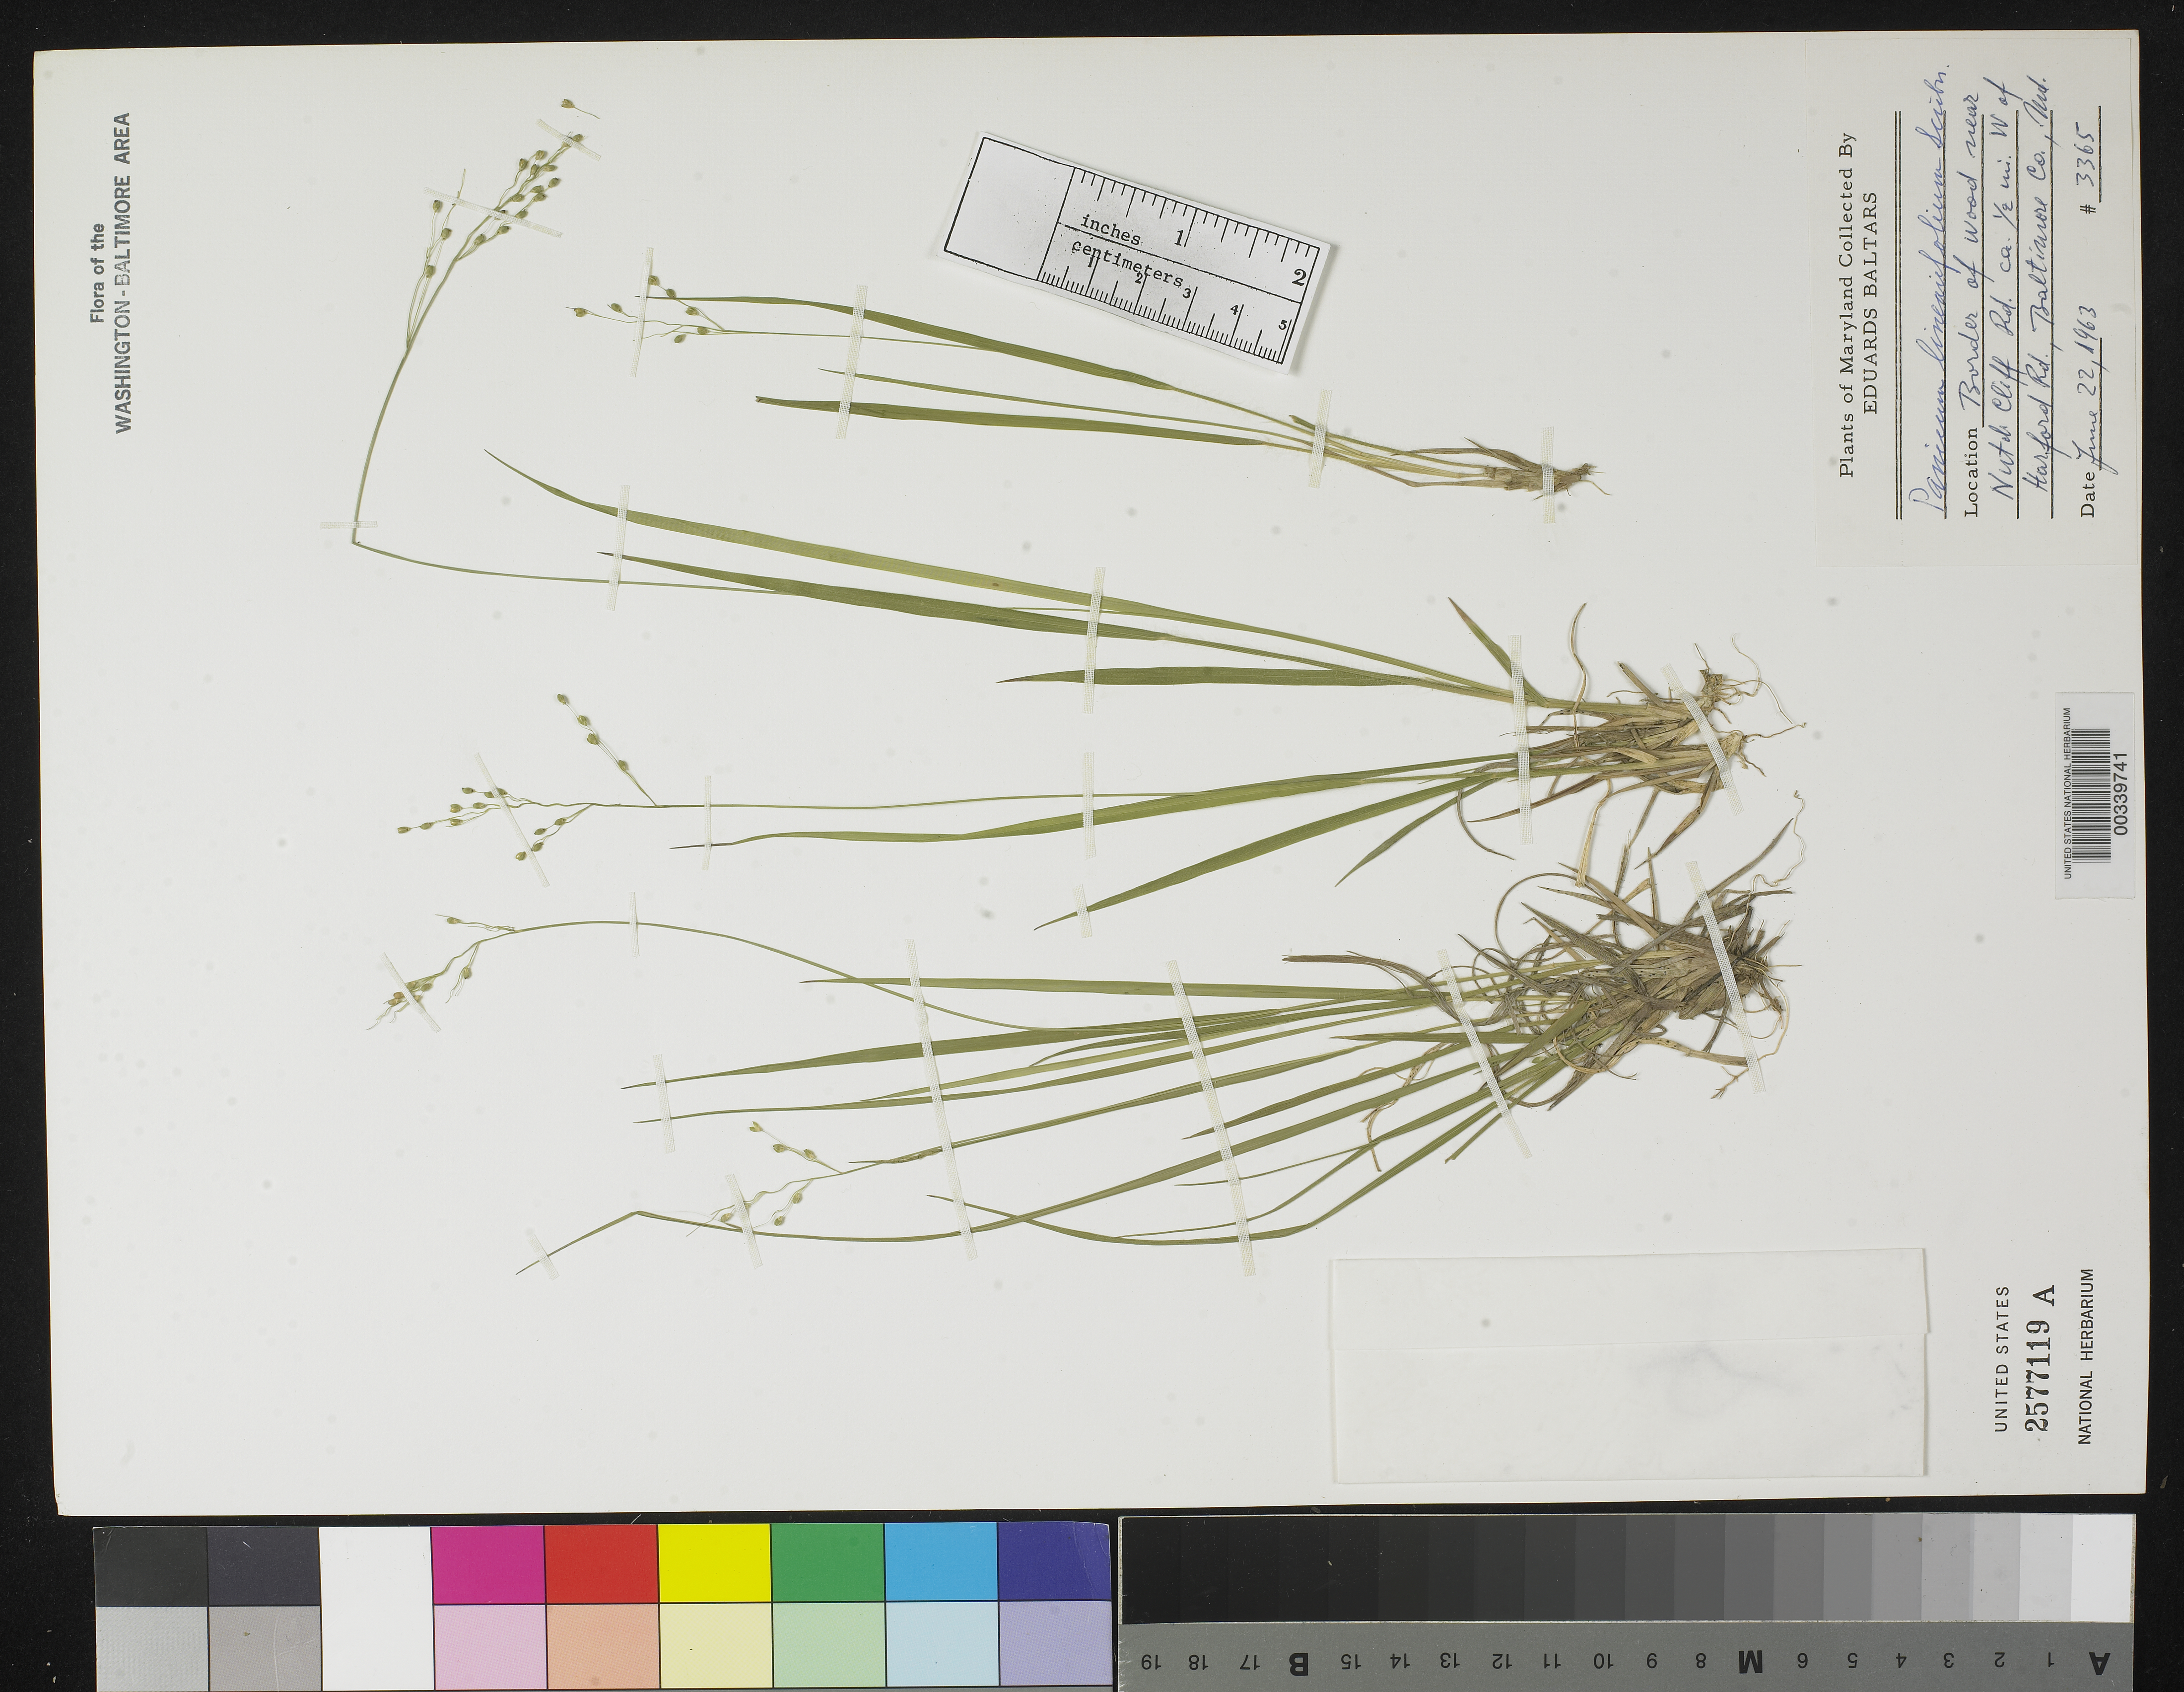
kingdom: Plantae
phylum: Tracheophyta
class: Liliopsida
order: Poales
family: Poaceae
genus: Dichanthelium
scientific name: Dichanthelium linearifolium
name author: (Scribn.) Gould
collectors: E. Baltars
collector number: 3365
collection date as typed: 22 Jun 1963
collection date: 1963-06-22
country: United States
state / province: Maryland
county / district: Baltimore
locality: Harford road, near Nutch Cliff road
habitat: Border of wood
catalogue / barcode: US 2577119A